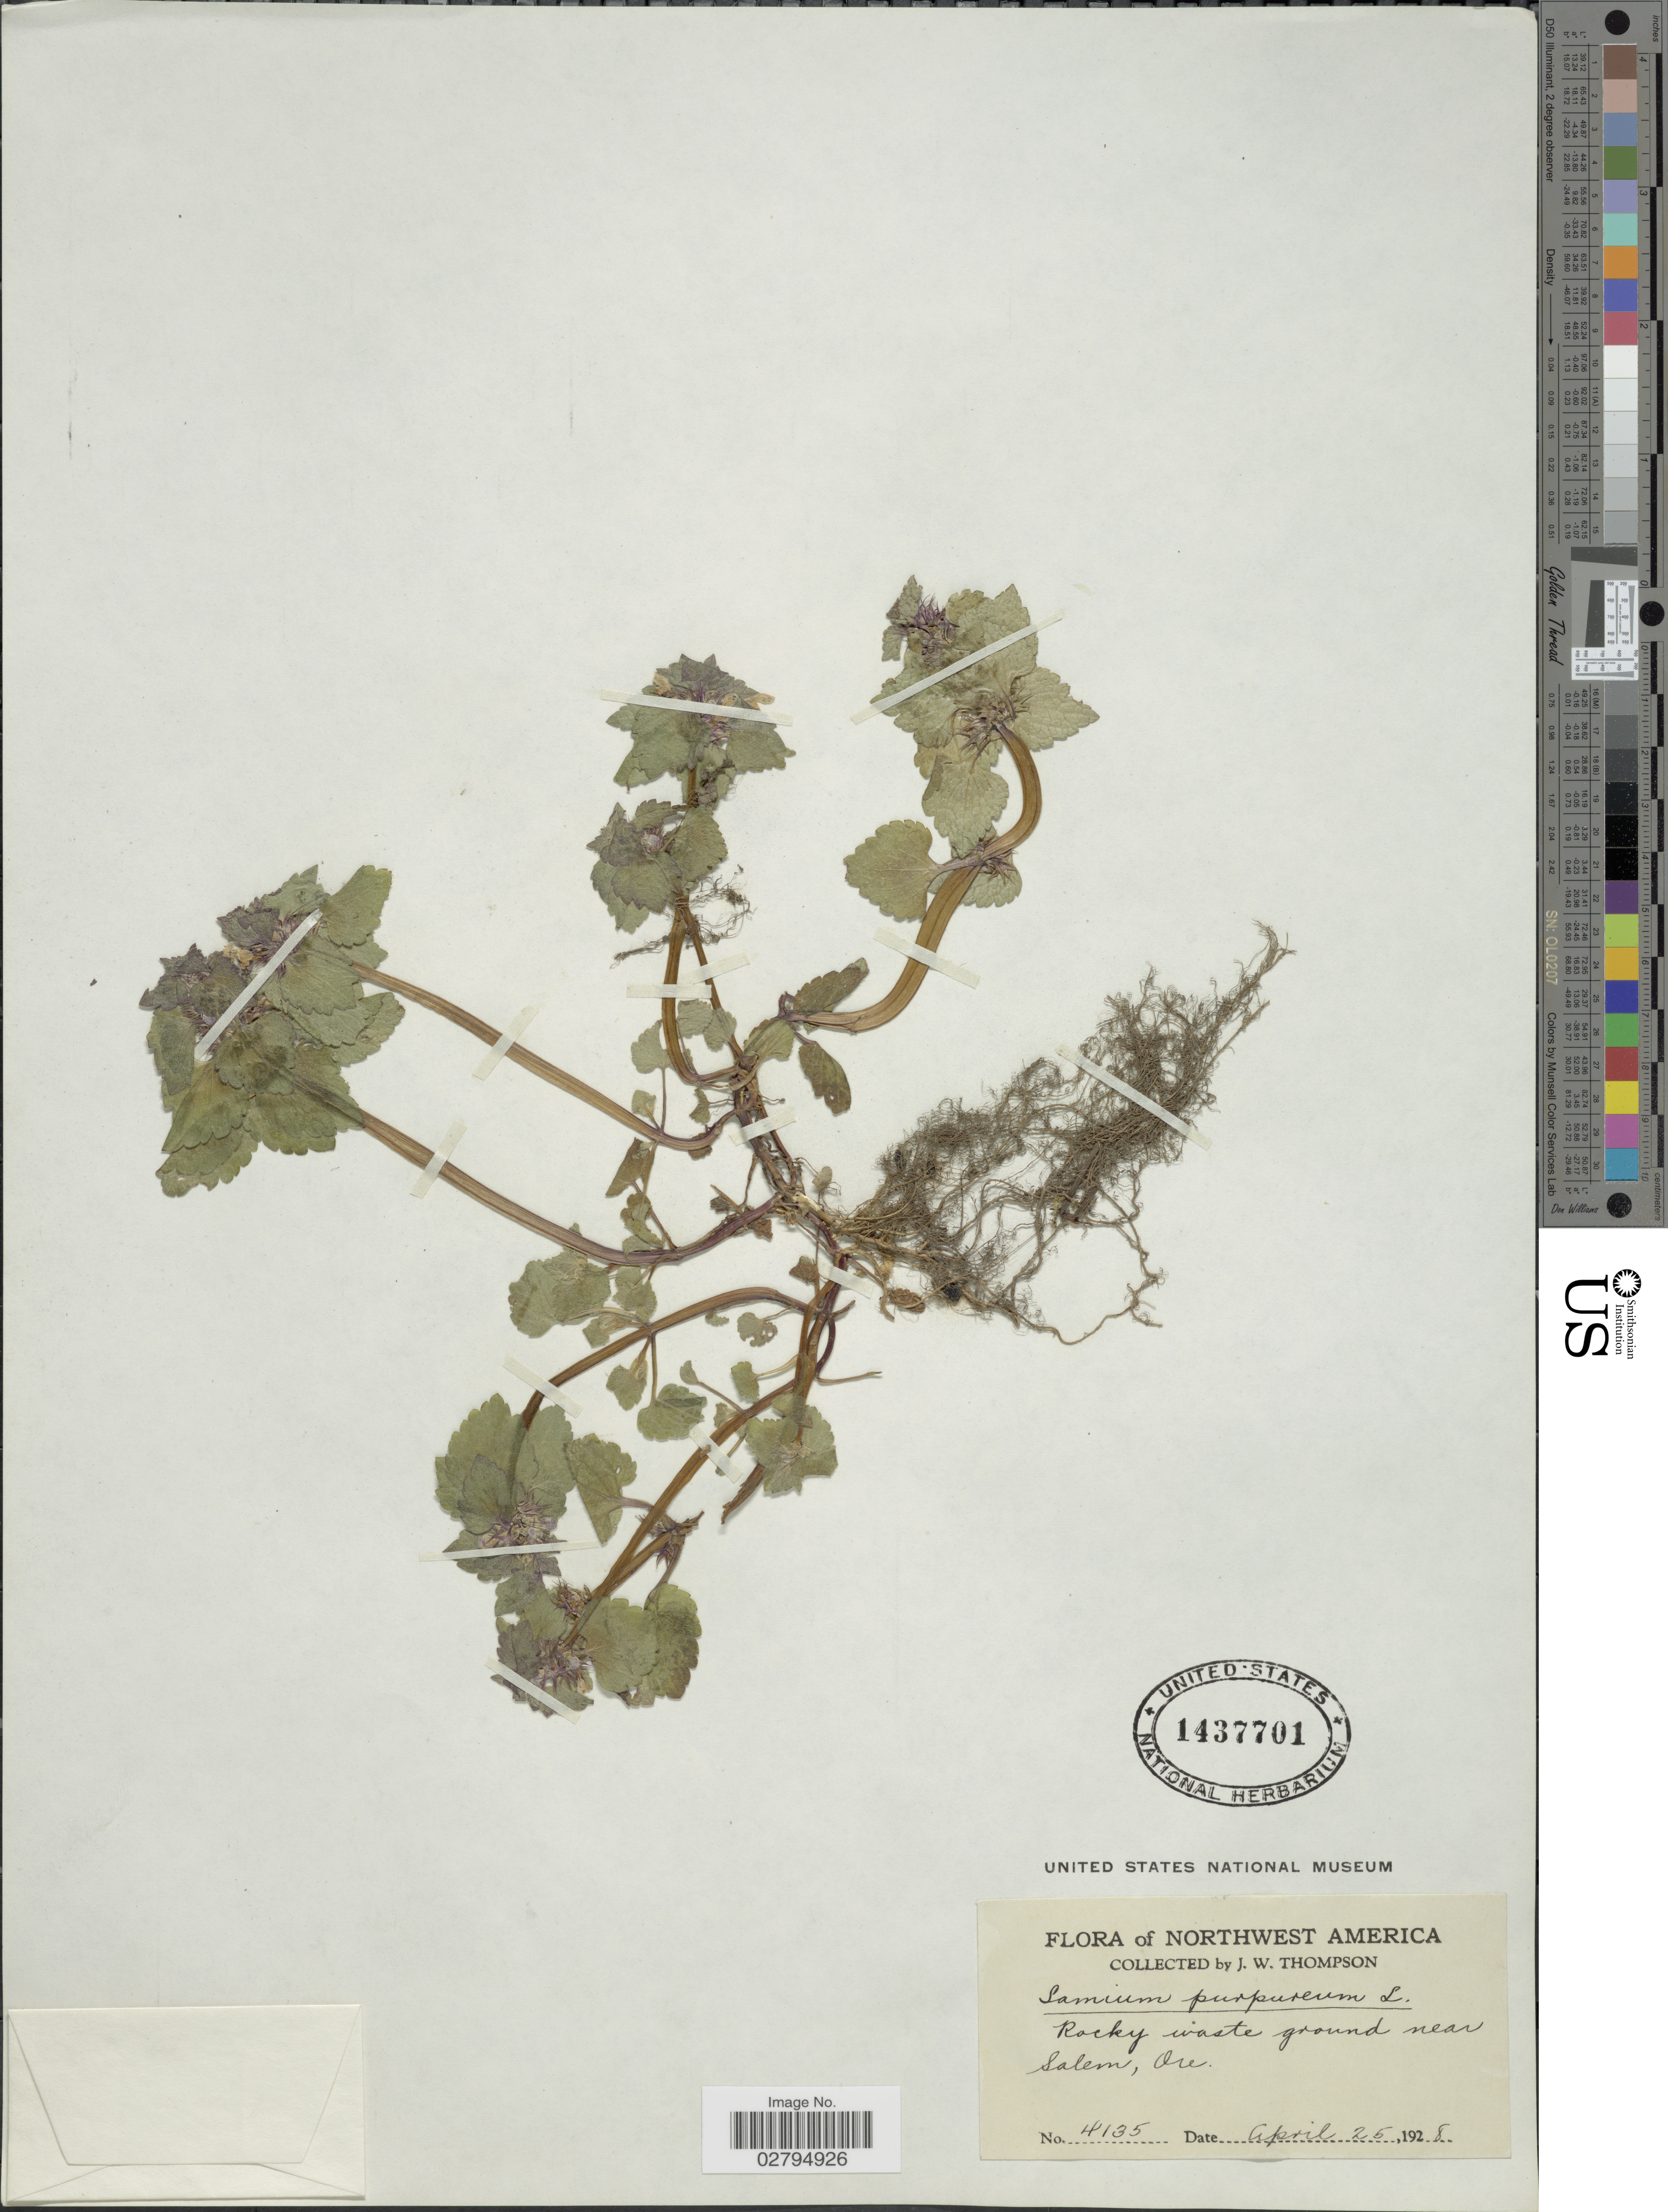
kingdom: Plantae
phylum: Tracheophyta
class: Magnoliopsida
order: Lamiales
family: Lamiaceae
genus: Lamium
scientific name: Lamium purpureum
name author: L.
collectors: J. W. Thompson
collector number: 4135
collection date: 1928-04-25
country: United States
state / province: Oregon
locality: Northwest America. Rocky waste ground near Salem.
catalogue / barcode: US 1437701